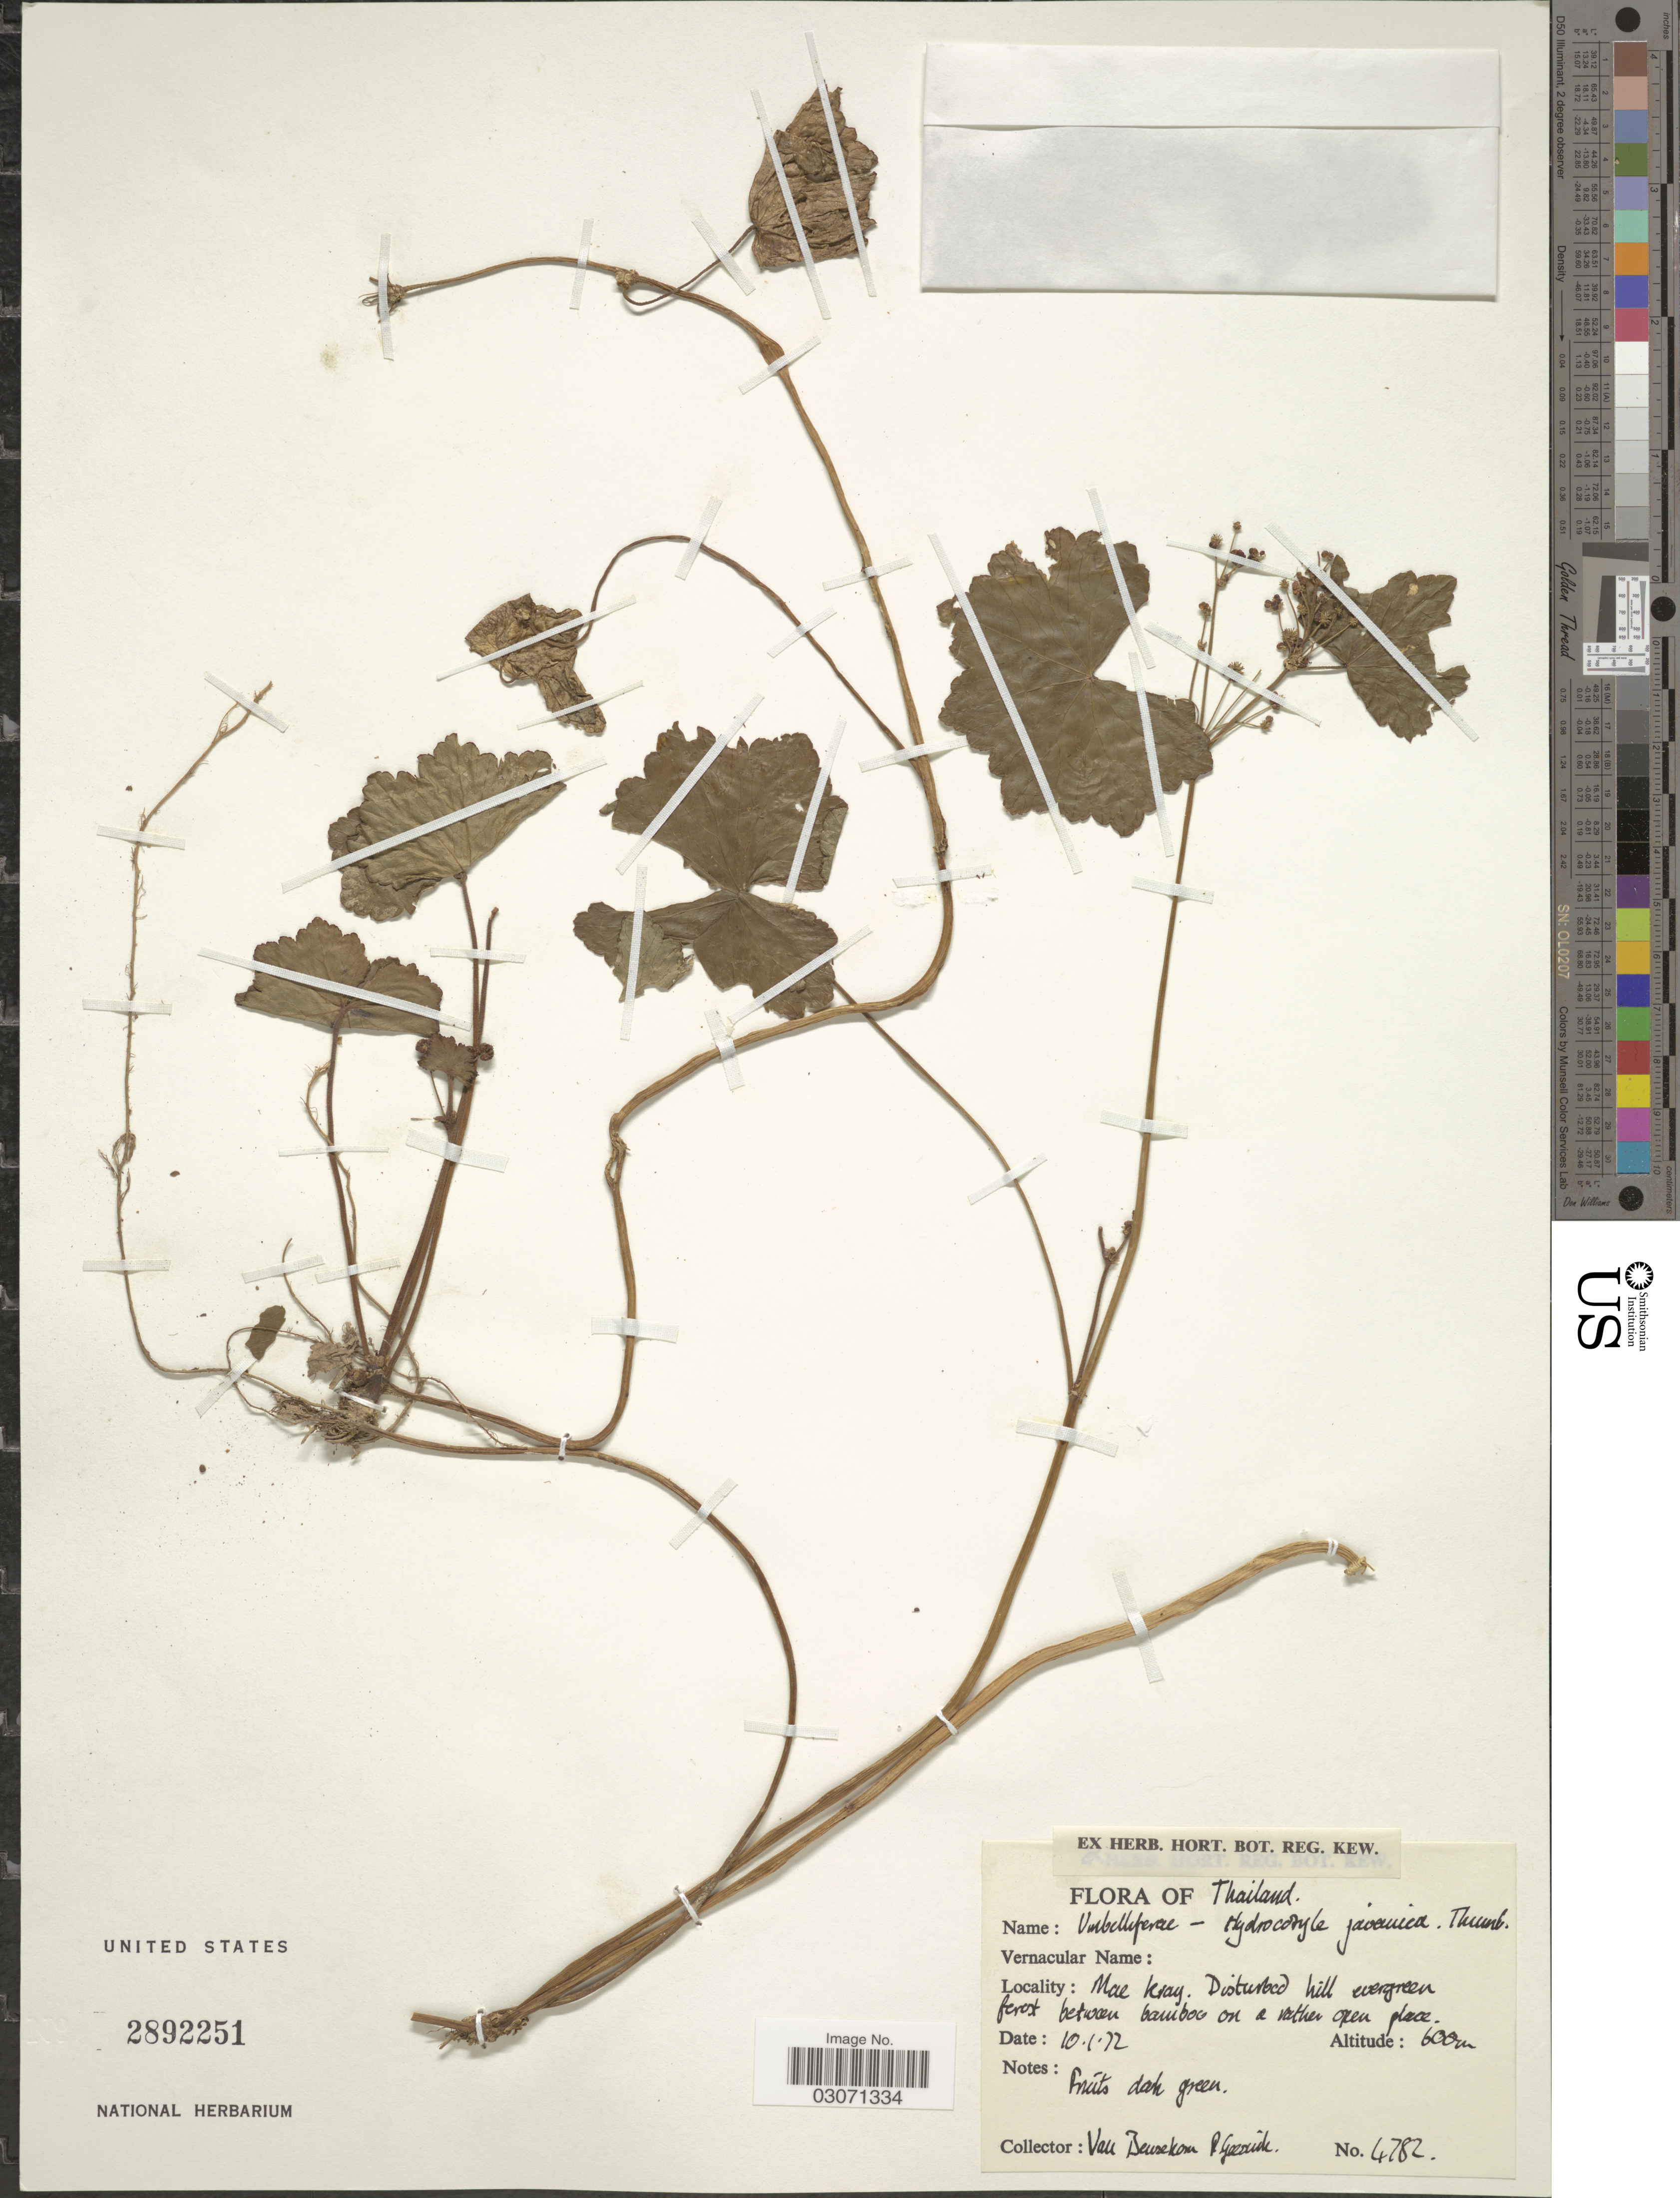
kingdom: Plantae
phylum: Tracheophyta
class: Magnoliopsida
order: Apiales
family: Araliaceae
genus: Hydrocotyle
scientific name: Hydrocotyle javanica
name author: Thunb.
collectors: V. Beusekom & R. Geesink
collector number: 4782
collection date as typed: Transcribed d/m/y: 10/1/72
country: Thailand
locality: Mae Kray. Disturbed hill evergreen forest between bamboo on a rather open place.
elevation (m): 600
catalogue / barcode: US 2892251